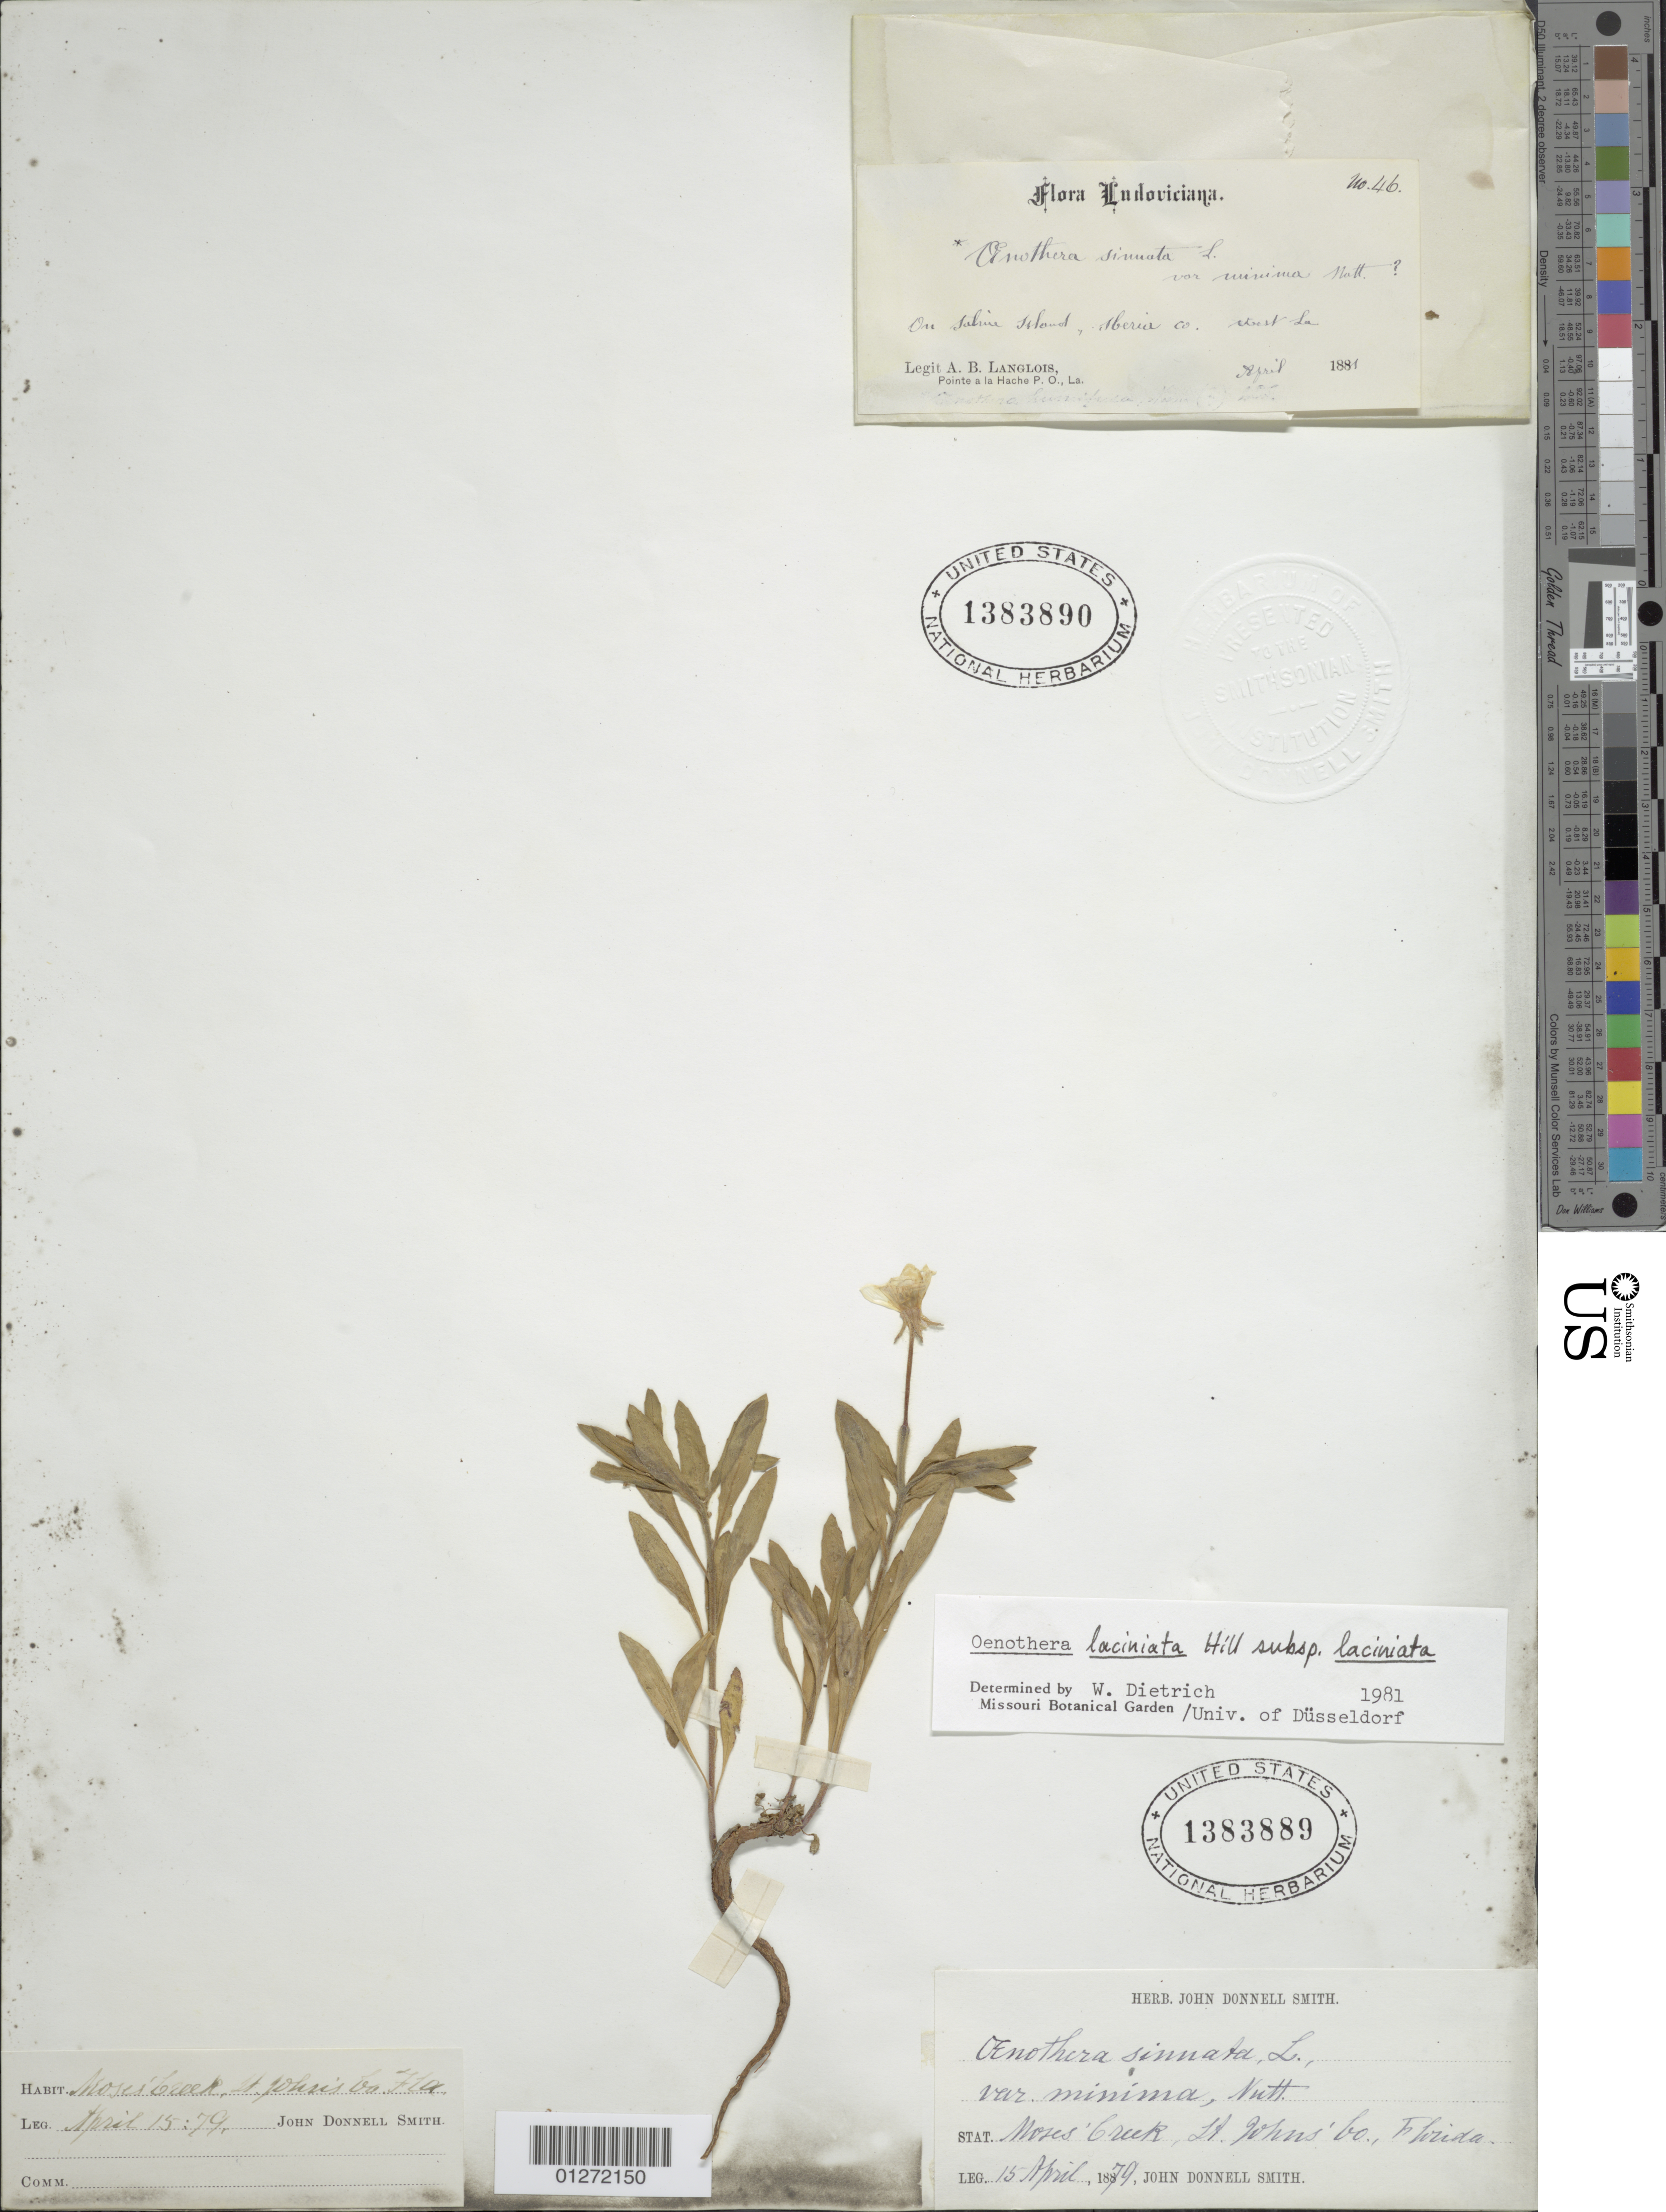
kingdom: Plantae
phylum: Tracheophyta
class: Magnoliopsida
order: Myrtales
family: Onagraceae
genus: Oenothera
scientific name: Oenothera laciniata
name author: Hill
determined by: Dietrich, W.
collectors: J. Donnell Smith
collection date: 1879-04-15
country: United States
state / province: Florida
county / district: St. Johns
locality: Moses' Creek.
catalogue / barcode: US 1383889